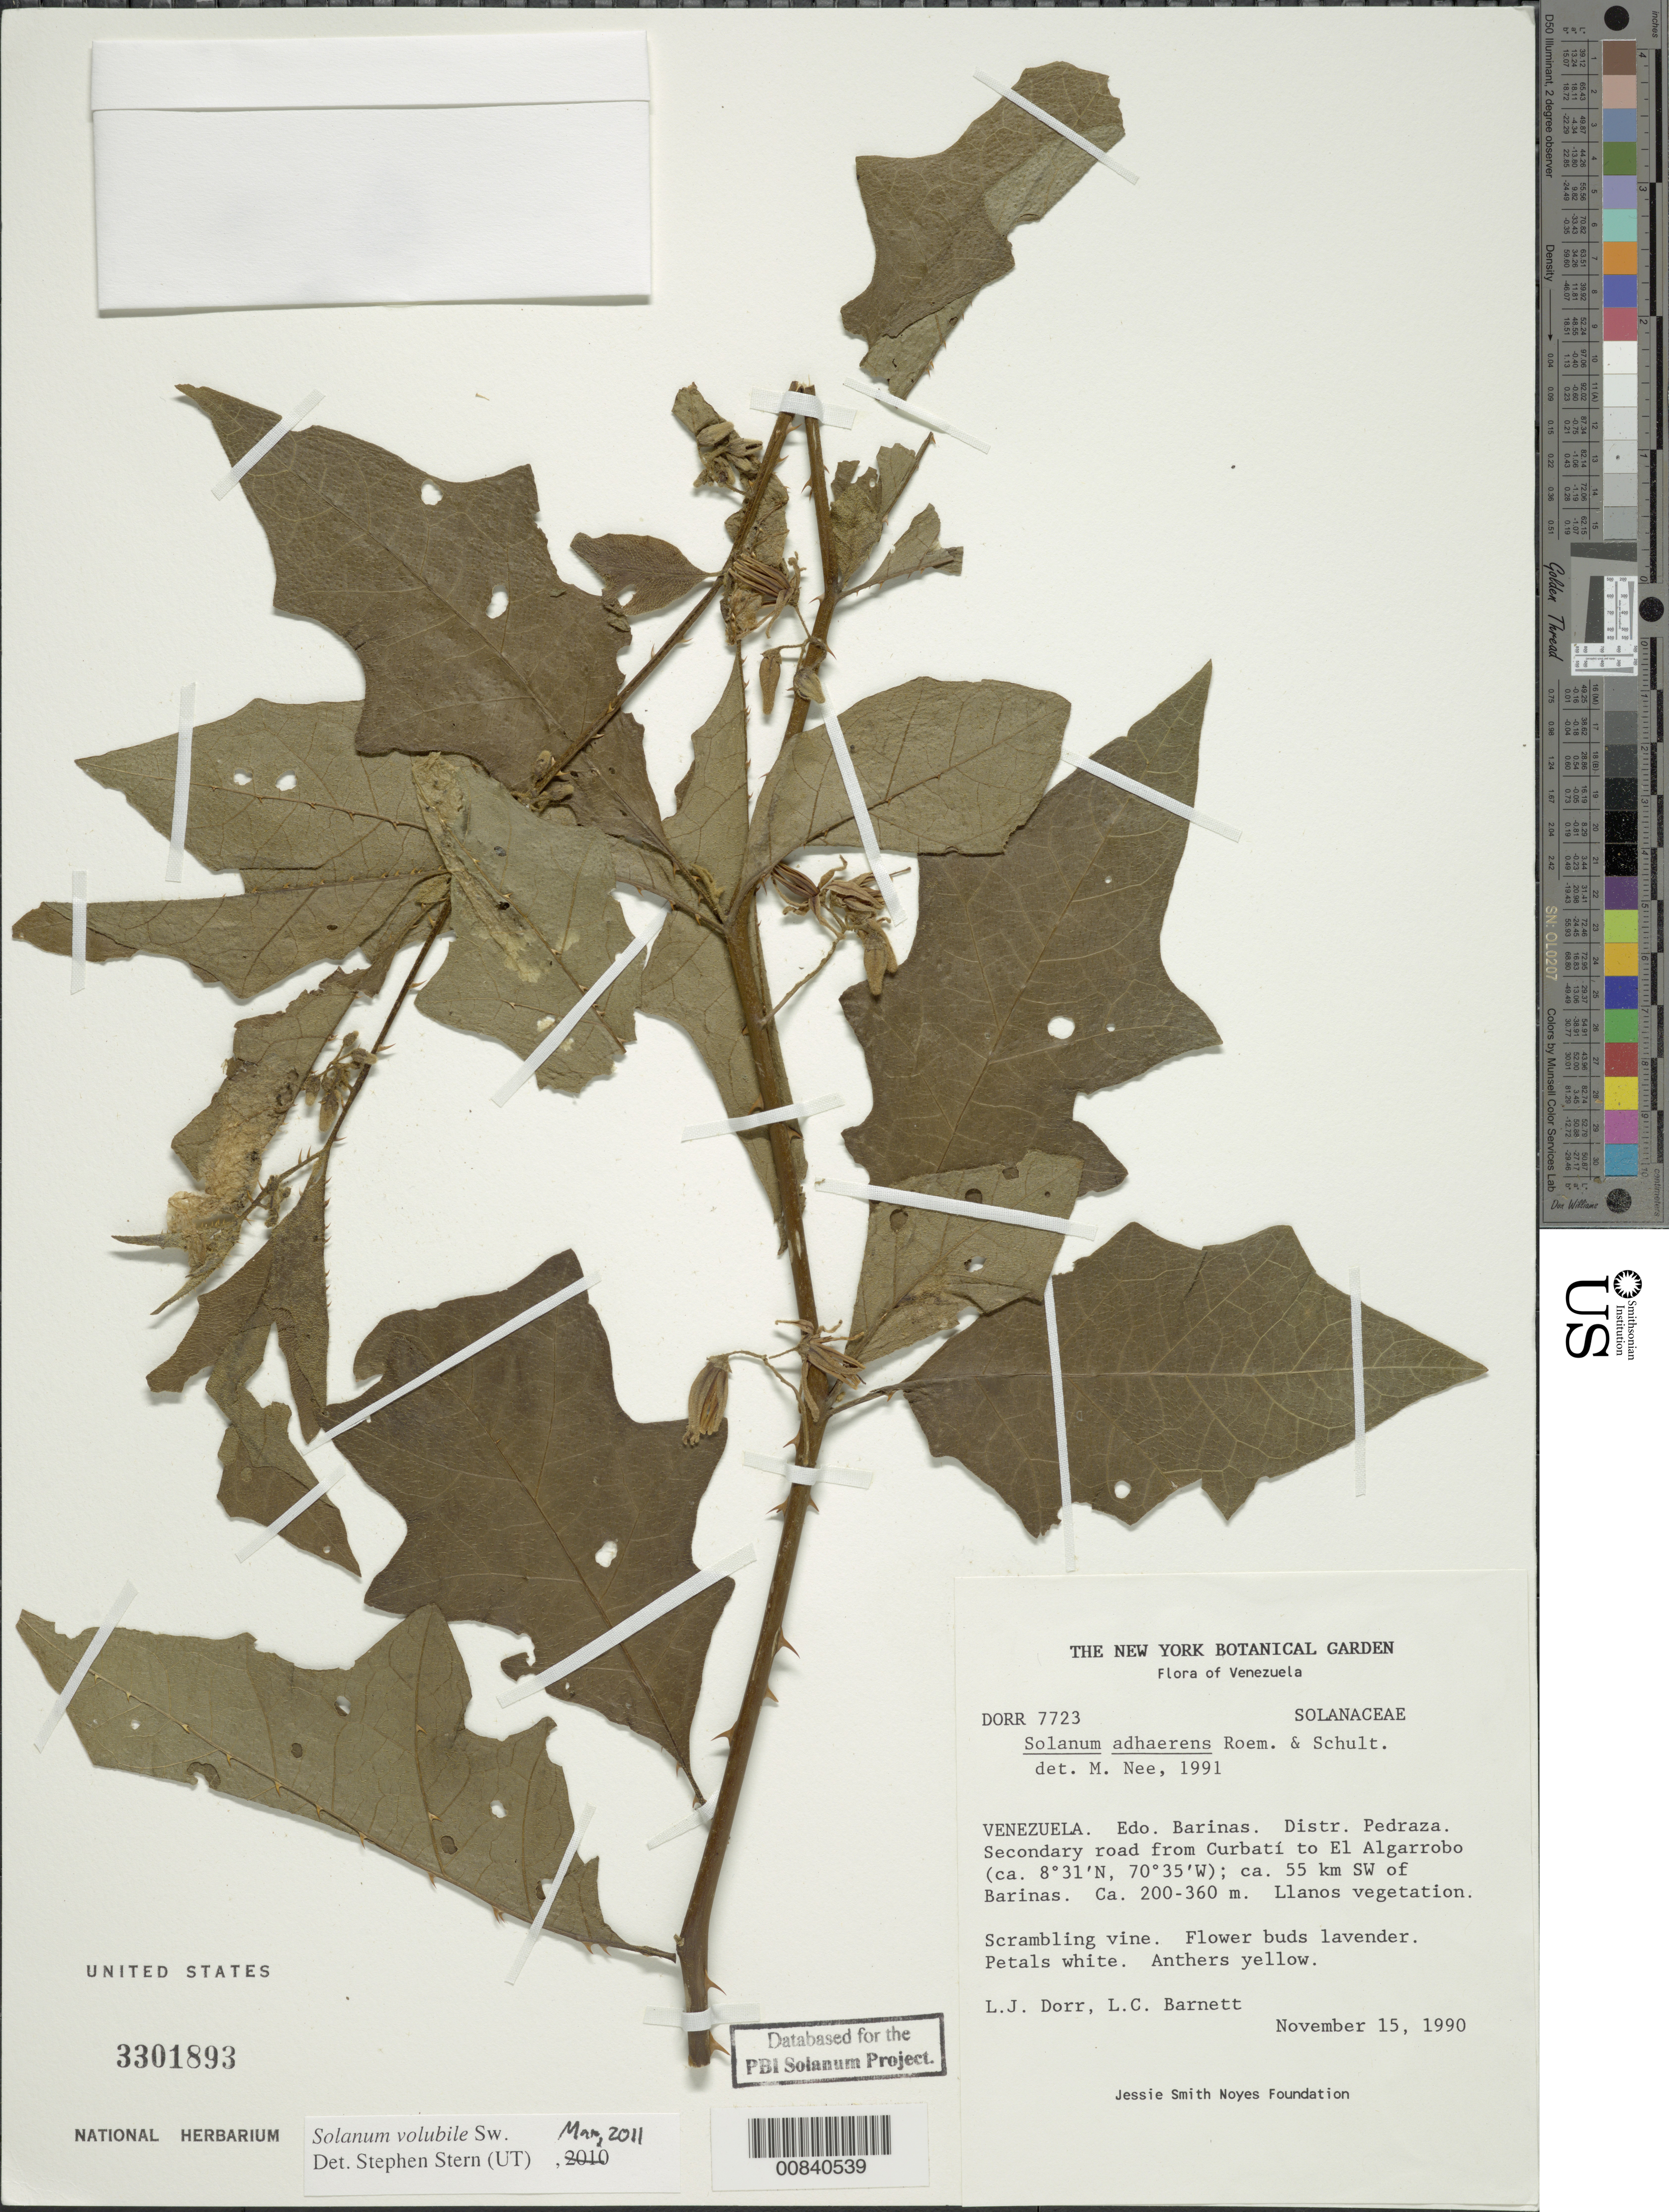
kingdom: Plantae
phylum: Tracheophyta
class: Magnoliopsida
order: Solanales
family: Solanaceae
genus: Solanum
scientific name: Solanum volubile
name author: Sw.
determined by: Stern, S. R., (UT)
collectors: L. J. Dorr & L. C. Barnett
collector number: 7723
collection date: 1990-11-15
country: Venezuela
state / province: Barinas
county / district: Pedraza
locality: Secondary road from Curbati to El Algarrobo, ca. 55 km SW of Barinas.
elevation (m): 200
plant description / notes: Previously databased for the PBI Solanum Project; entered into EMU by MJDatiles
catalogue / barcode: US 3301893